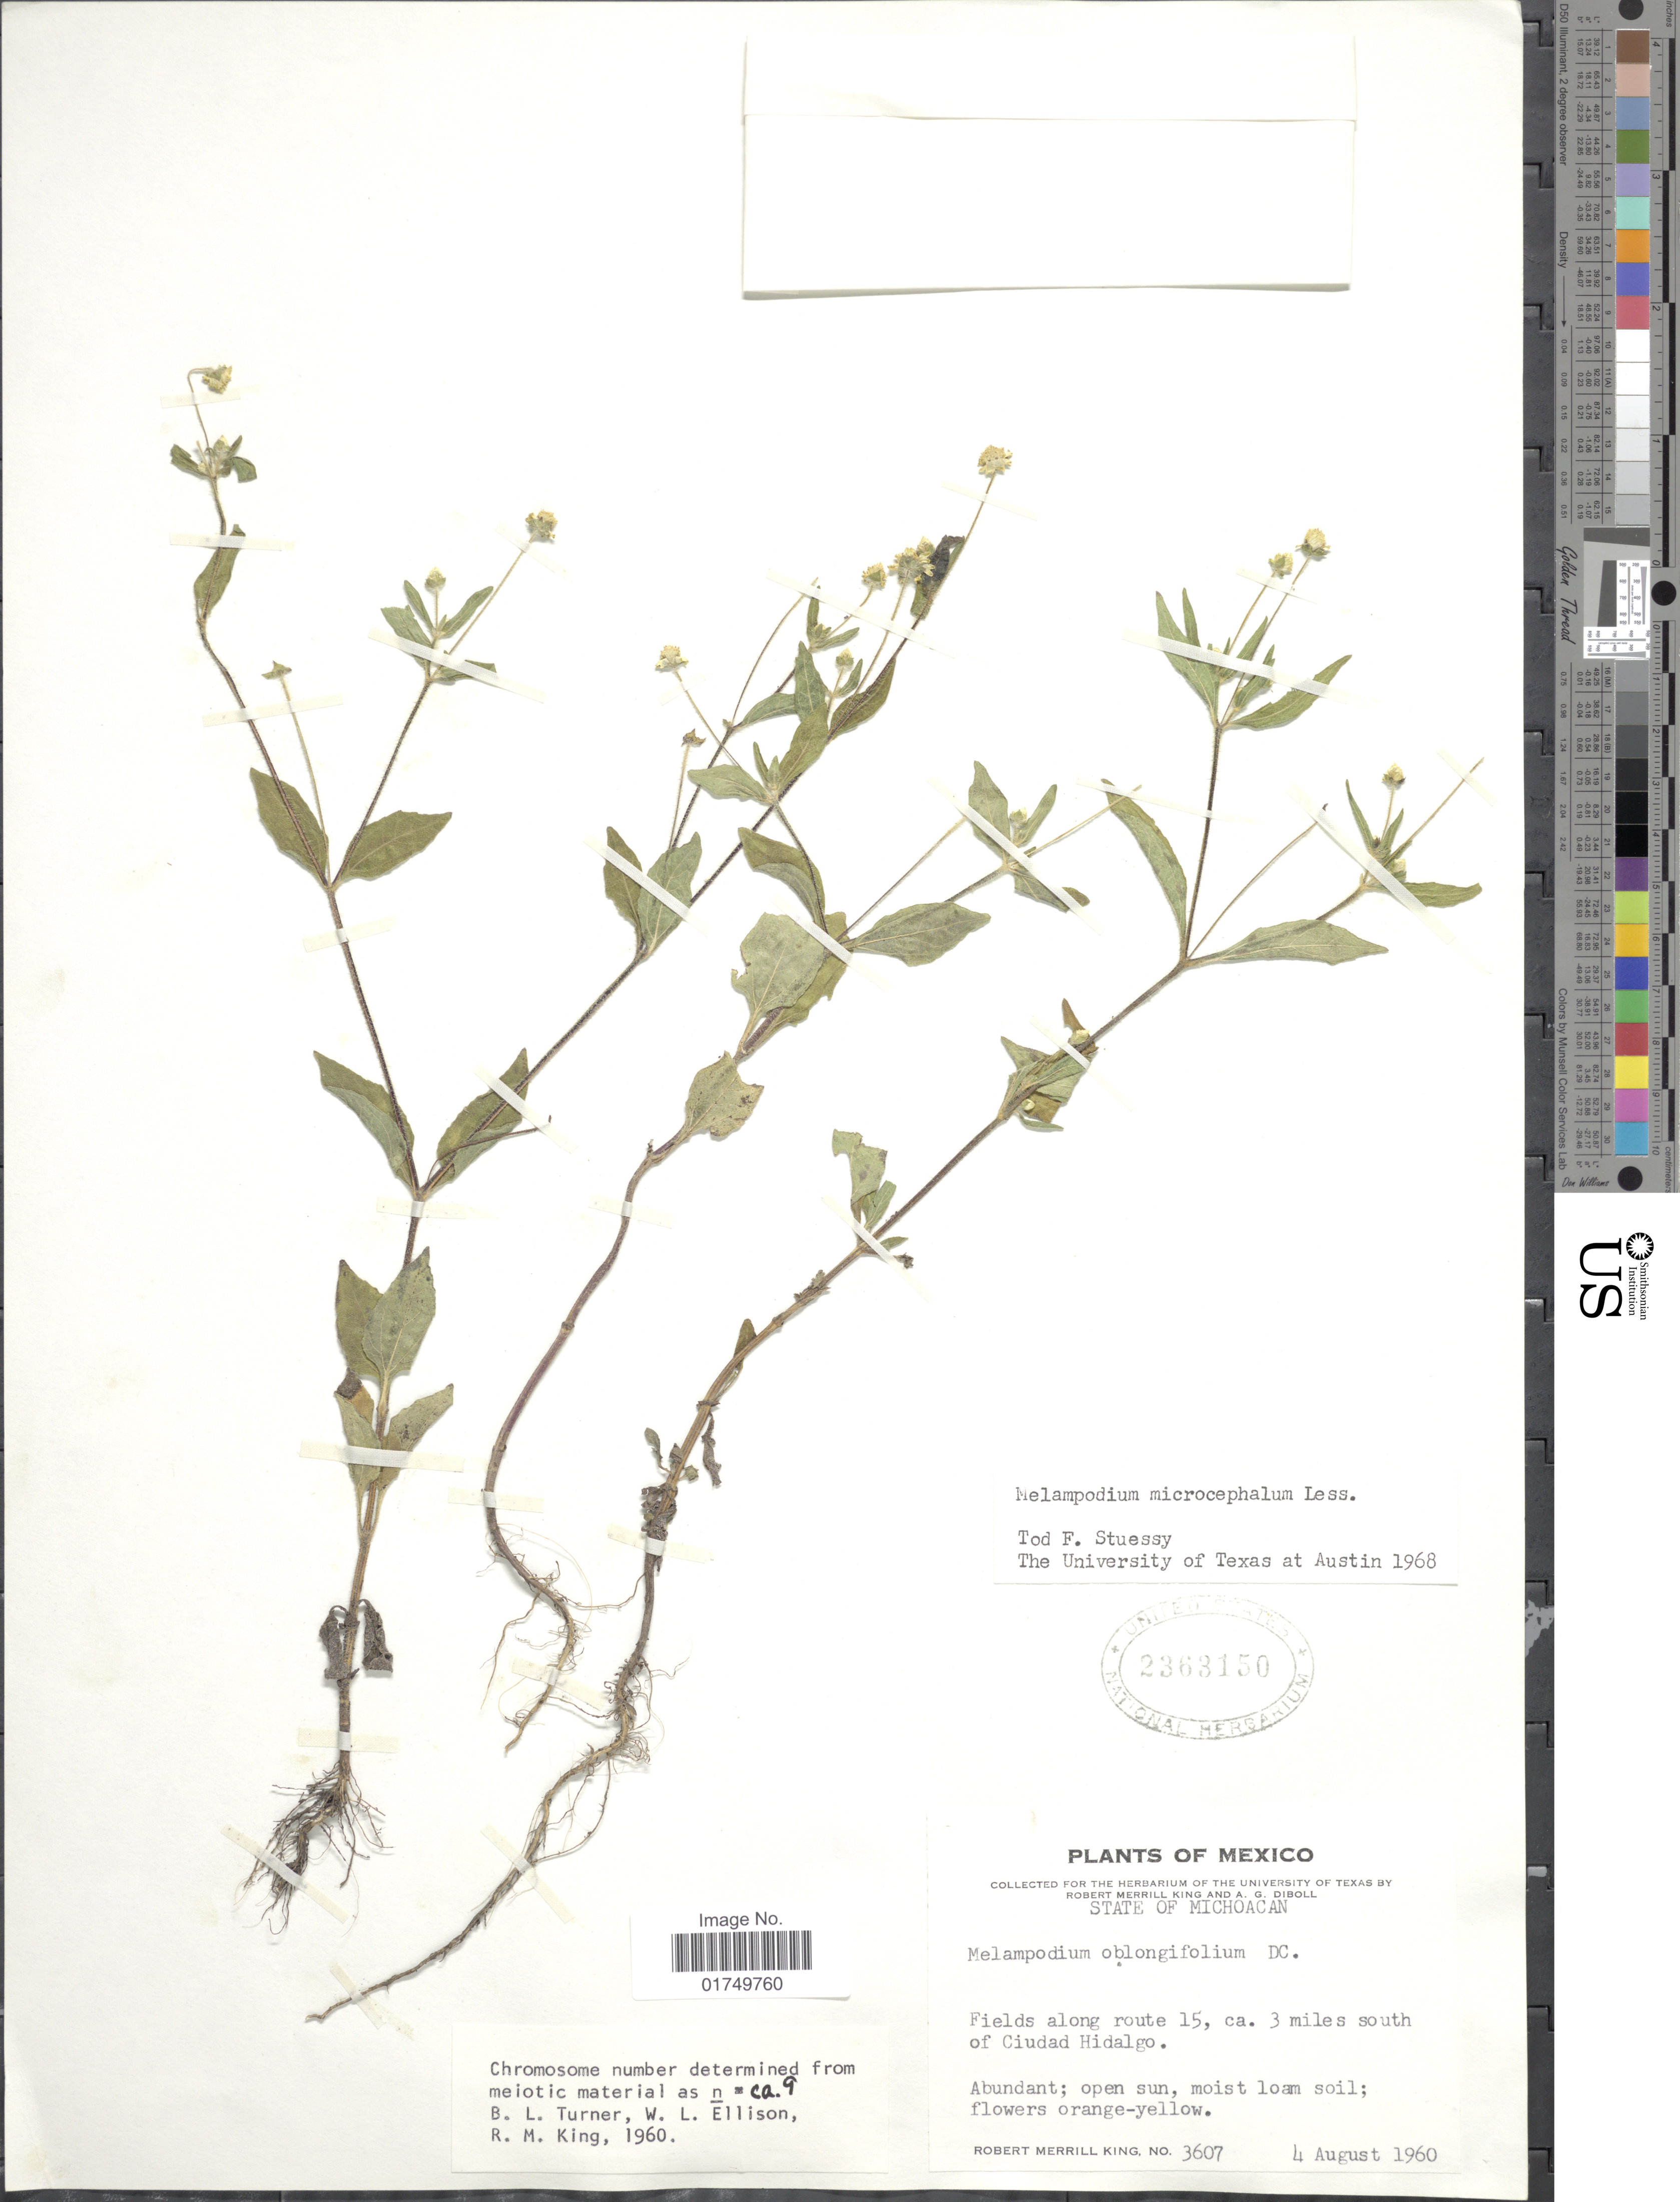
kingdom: Plantae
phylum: Tracheophyta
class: Magnoliopsida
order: Asterales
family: Asteraceae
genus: Melampodium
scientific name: Melampodium microcephalum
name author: Less.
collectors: R. M. King & A. Diboll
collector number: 3607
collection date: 1960-08-04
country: Mexico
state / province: Michoacán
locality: Along route 15, ca. 3 miles south of Ciudad Hidalgo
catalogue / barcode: US 2363150